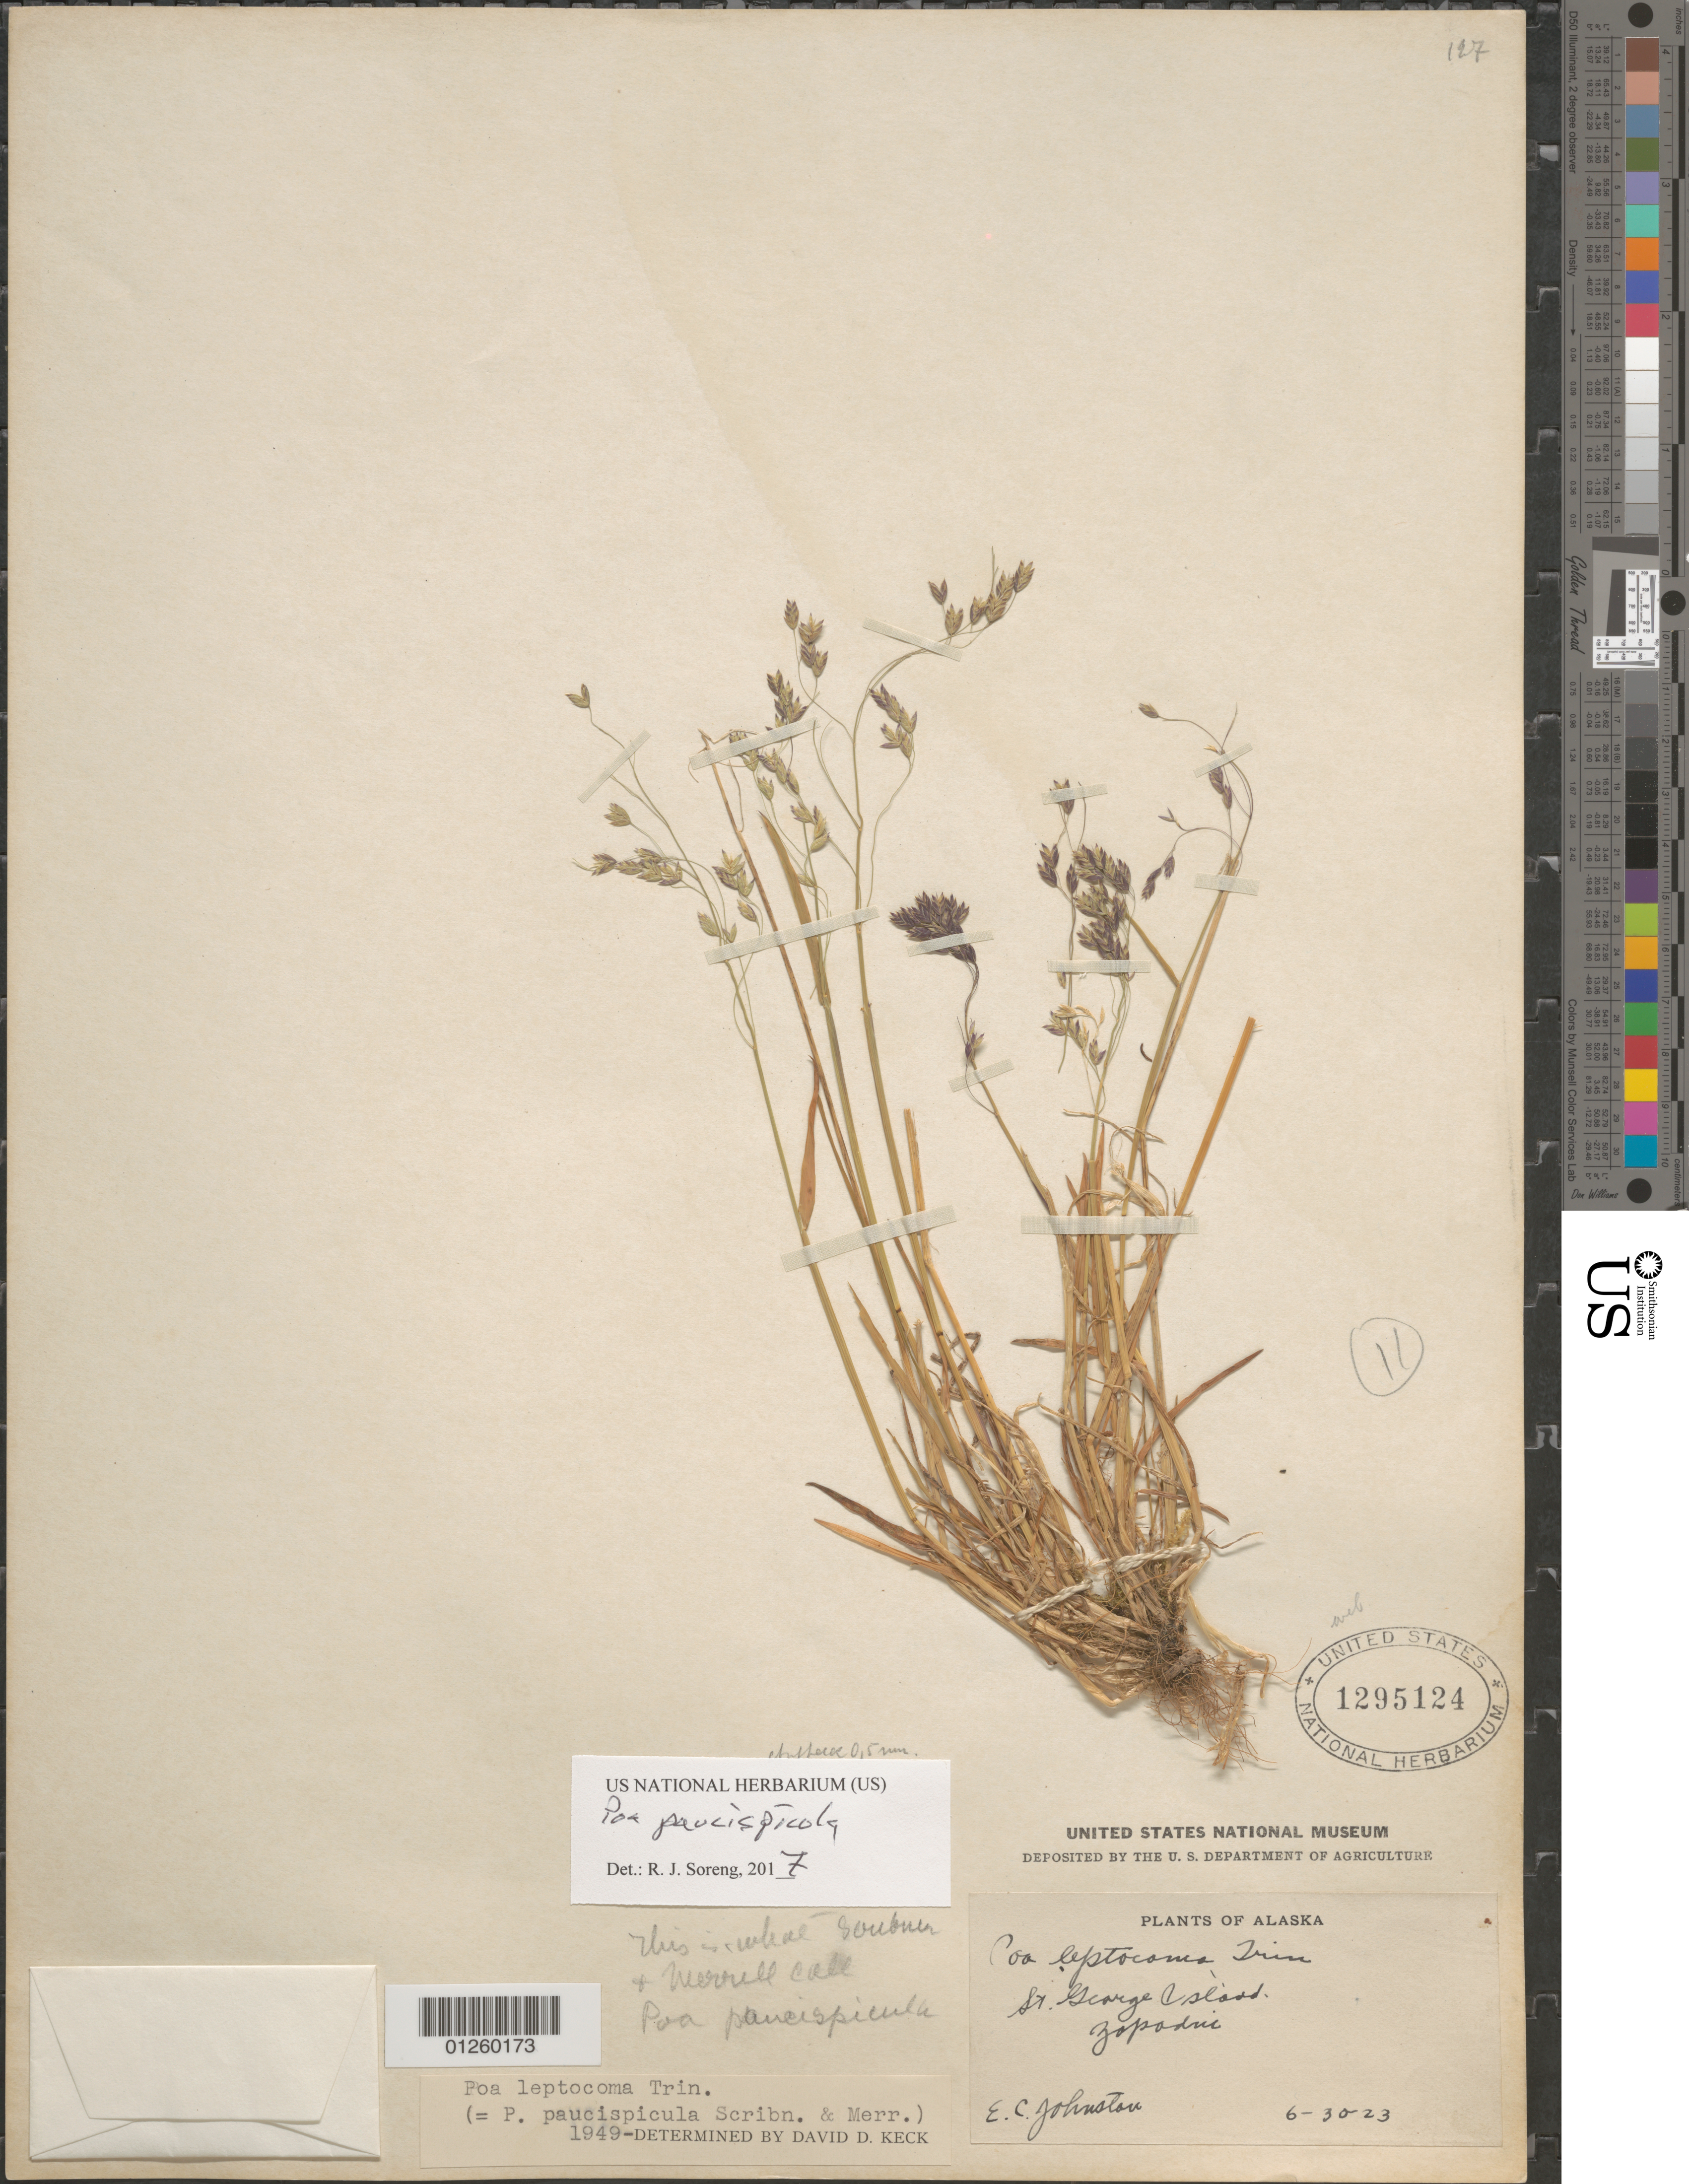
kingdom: Plantae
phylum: Tracheophyta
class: Liliopsida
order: Poales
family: Poaceae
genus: Poa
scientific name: Poa paucispicula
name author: Scribn. & Merr.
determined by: Soreng, Robert J., Research Associate (BOT), Smithsonian Institution - National Museum of Natural History (UNITED STATES)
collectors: E. C. Johnston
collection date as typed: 6-30-23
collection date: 1923-06-30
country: United States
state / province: Alaska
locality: St. George Island, Alaska. Zapodni.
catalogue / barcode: US 1295124